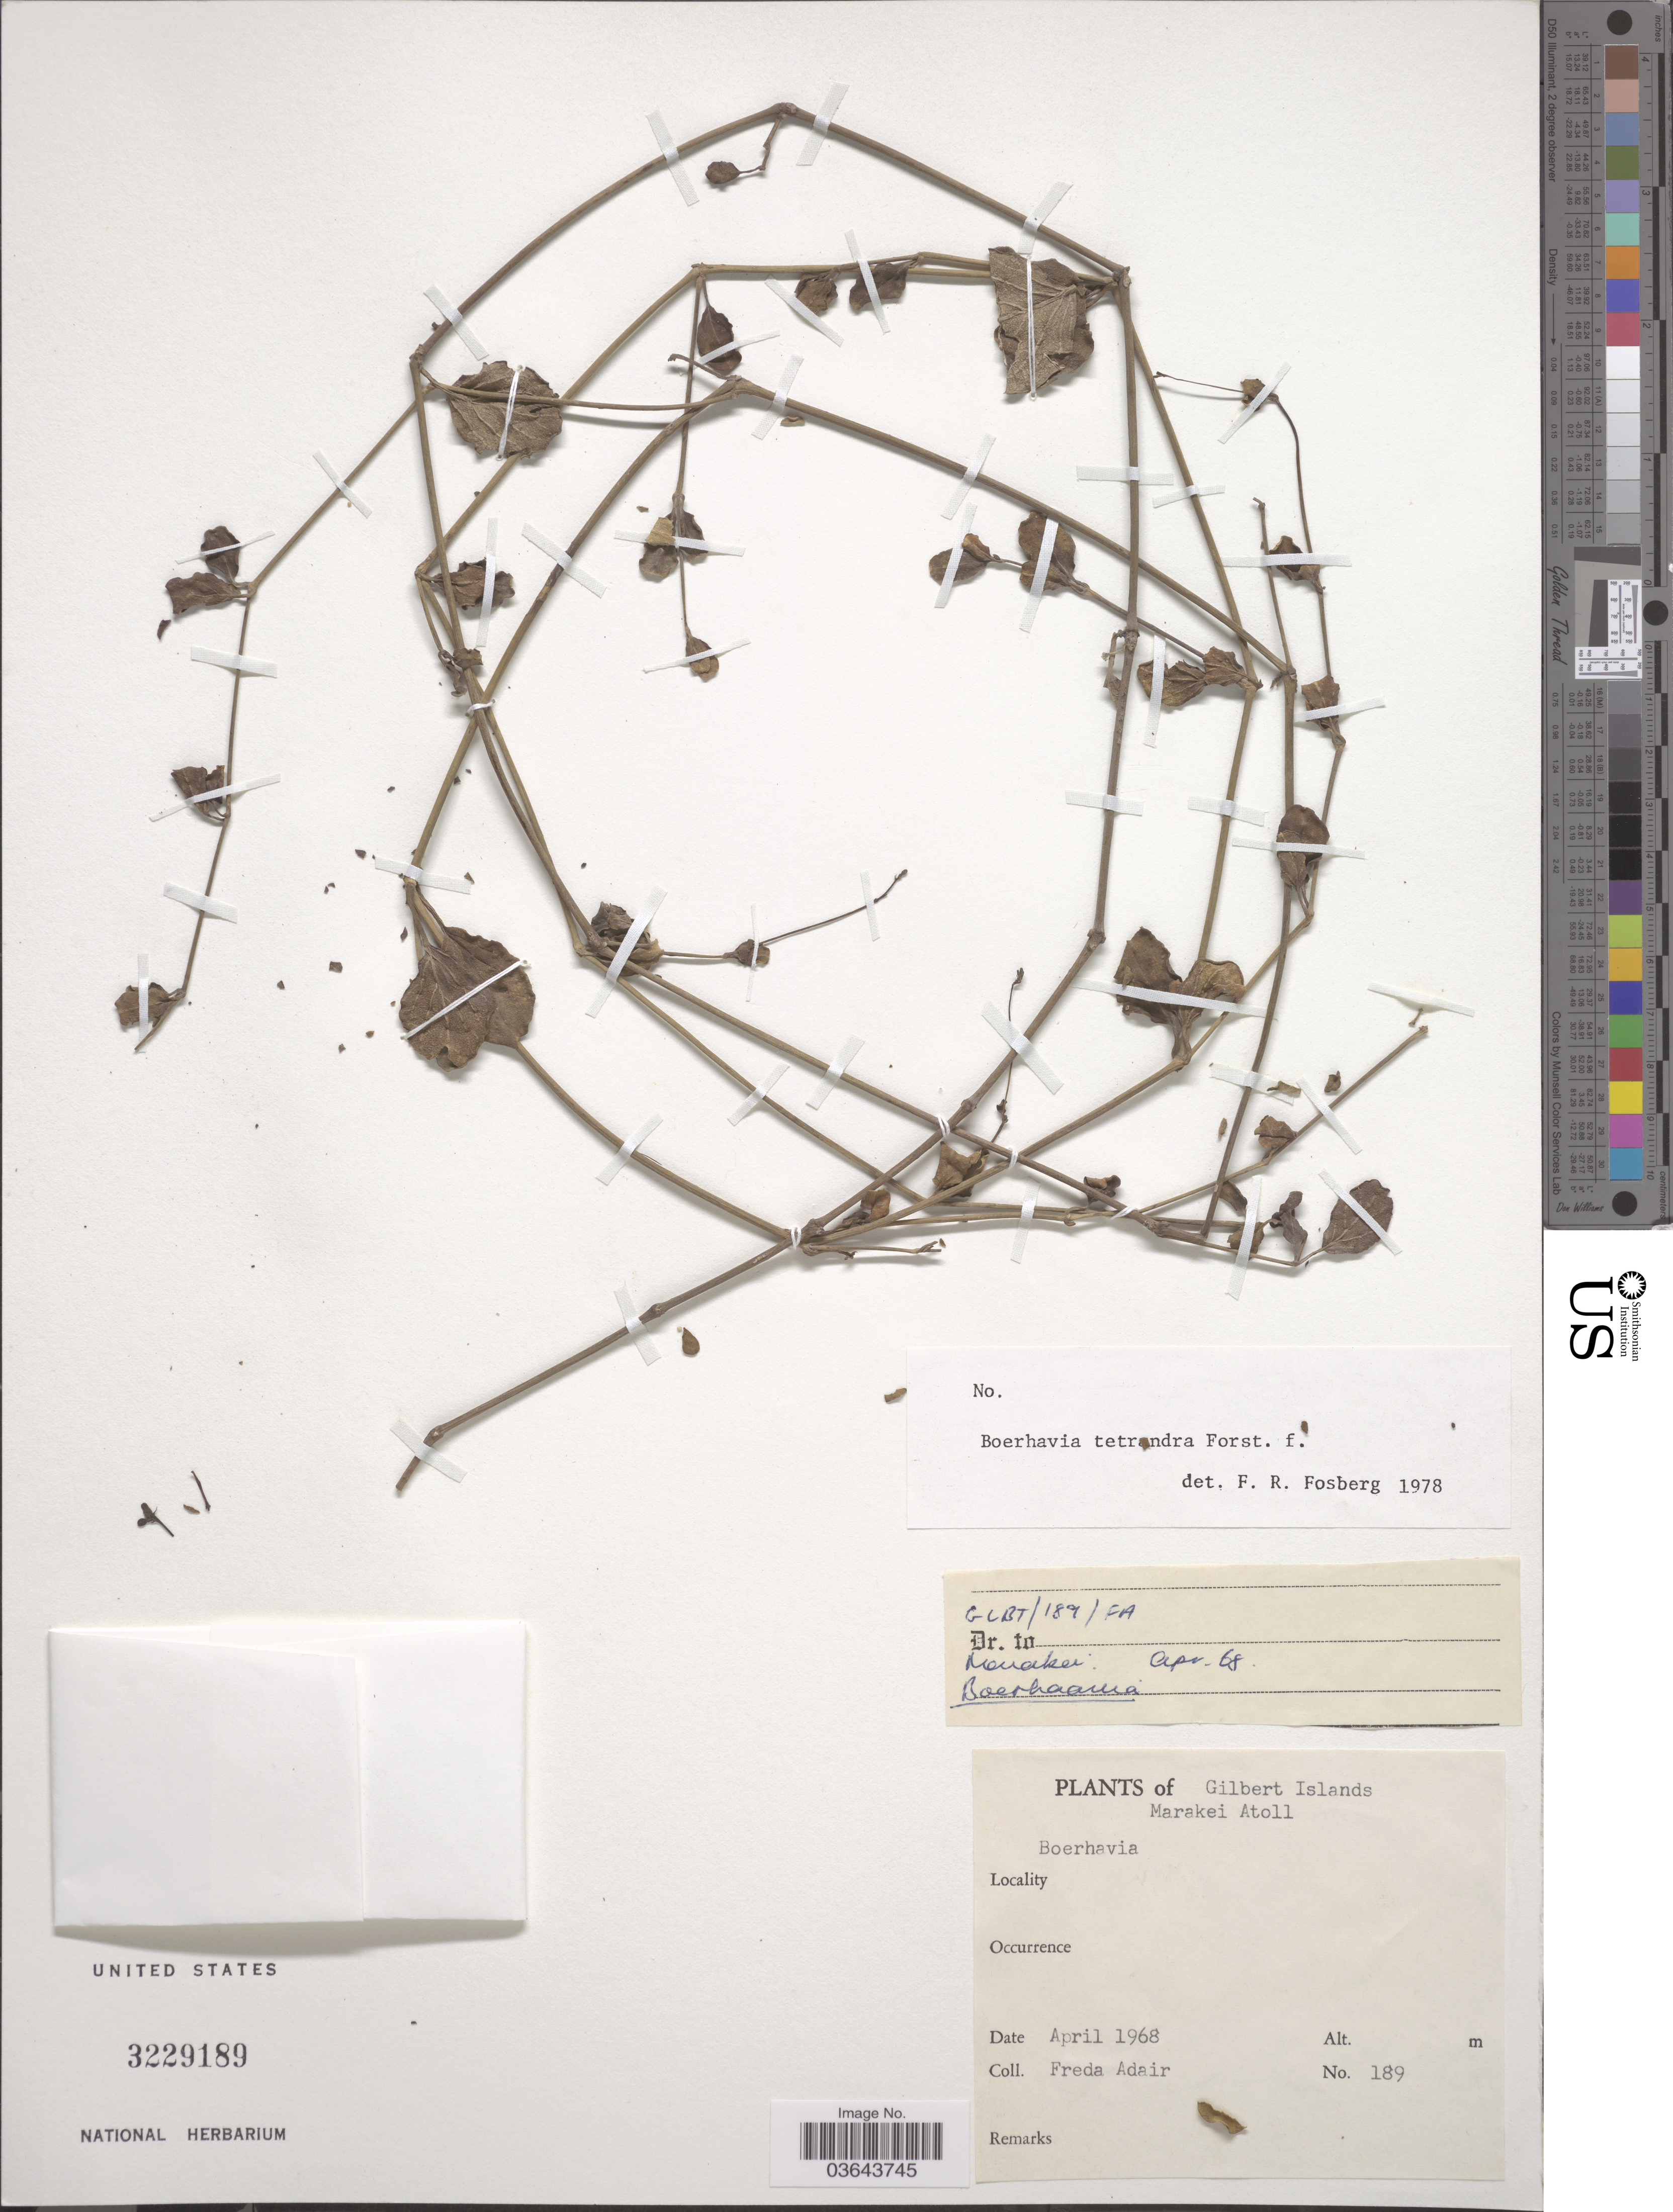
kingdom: Plantae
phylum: Tracheophyta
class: Magnoliopsida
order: Caryophyllales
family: Nyctaginaceae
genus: Boerhavia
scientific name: Boerhavia tetrandra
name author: G. Forst.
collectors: F. Adair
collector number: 189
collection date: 1968-04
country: Kiribati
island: Marakei Atoll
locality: Gilbert Islands. Marakei Atoll.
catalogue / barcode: US 3229189